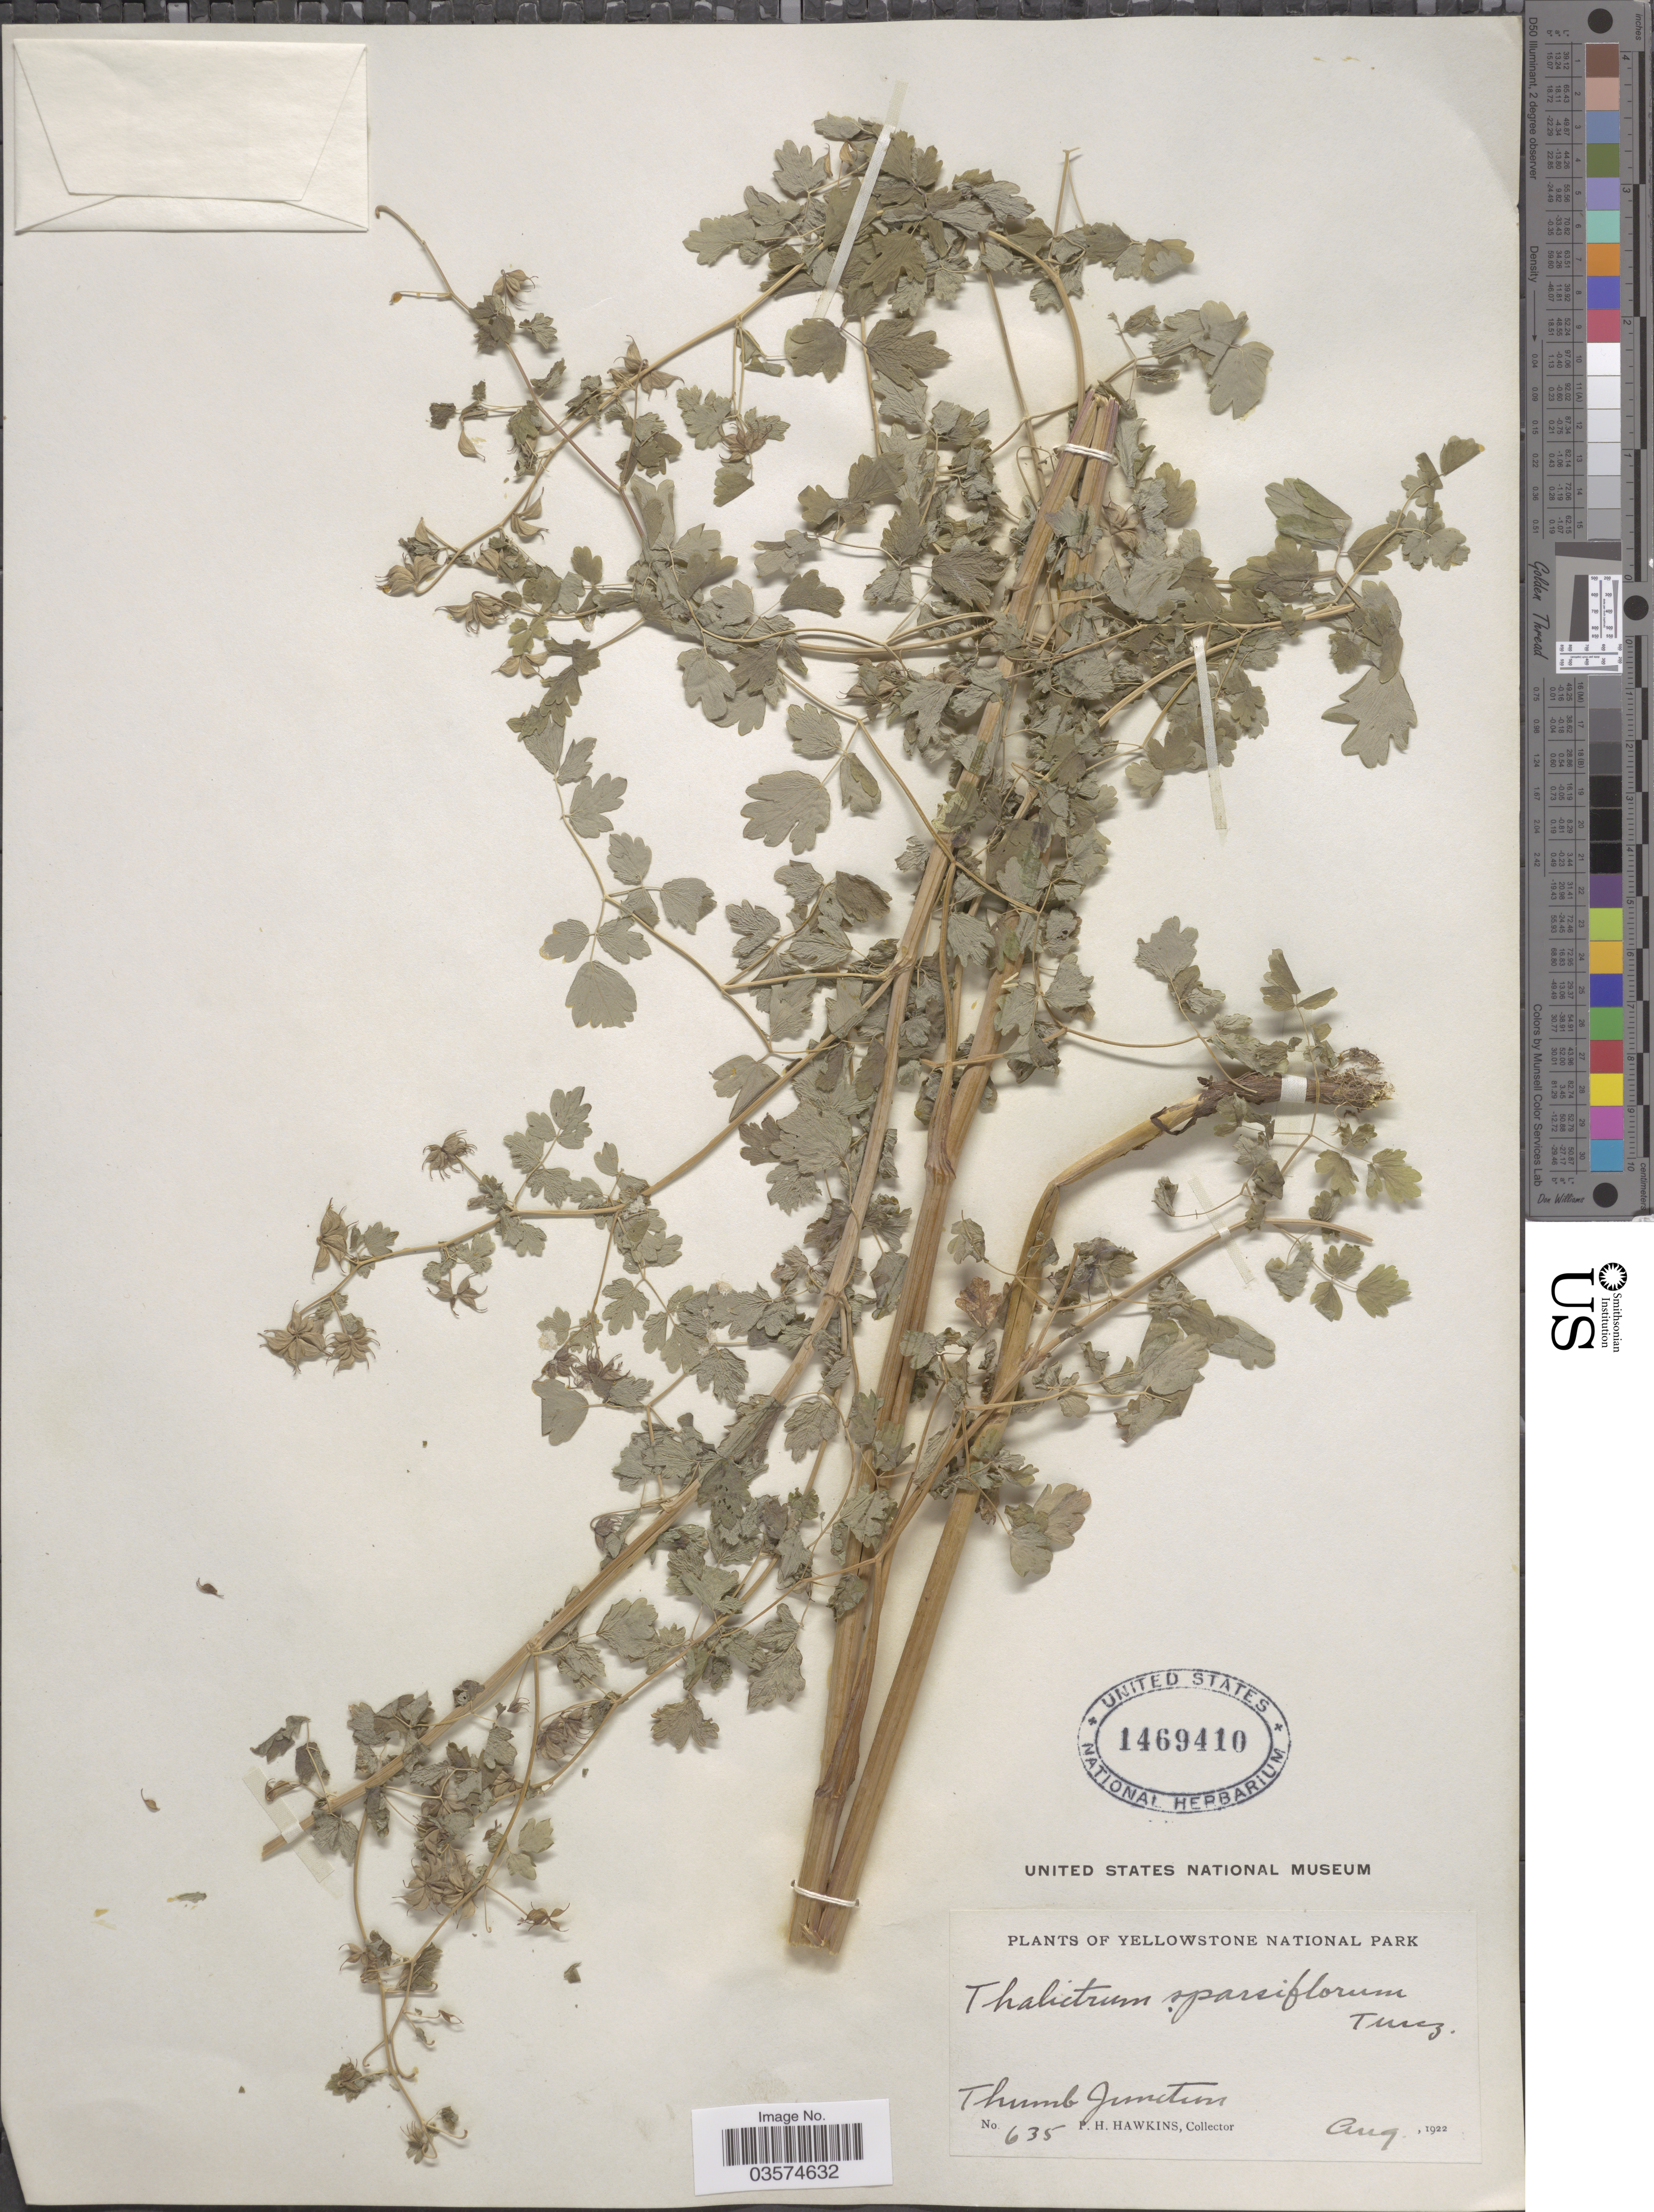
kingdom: Plantae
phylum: Tracheophyta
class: Magnoliopsida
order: Ranunculales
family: Ranunculaceae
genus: Thalictrum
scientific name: Thalictrum sparsiflorum var. saximontanum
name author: B. Boivin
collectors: P. Hawkins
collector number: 635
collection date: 1922-08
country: United States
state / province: Wyoming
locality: Yellowstone National Park. Thumb Junction.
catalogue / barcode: US 1469410